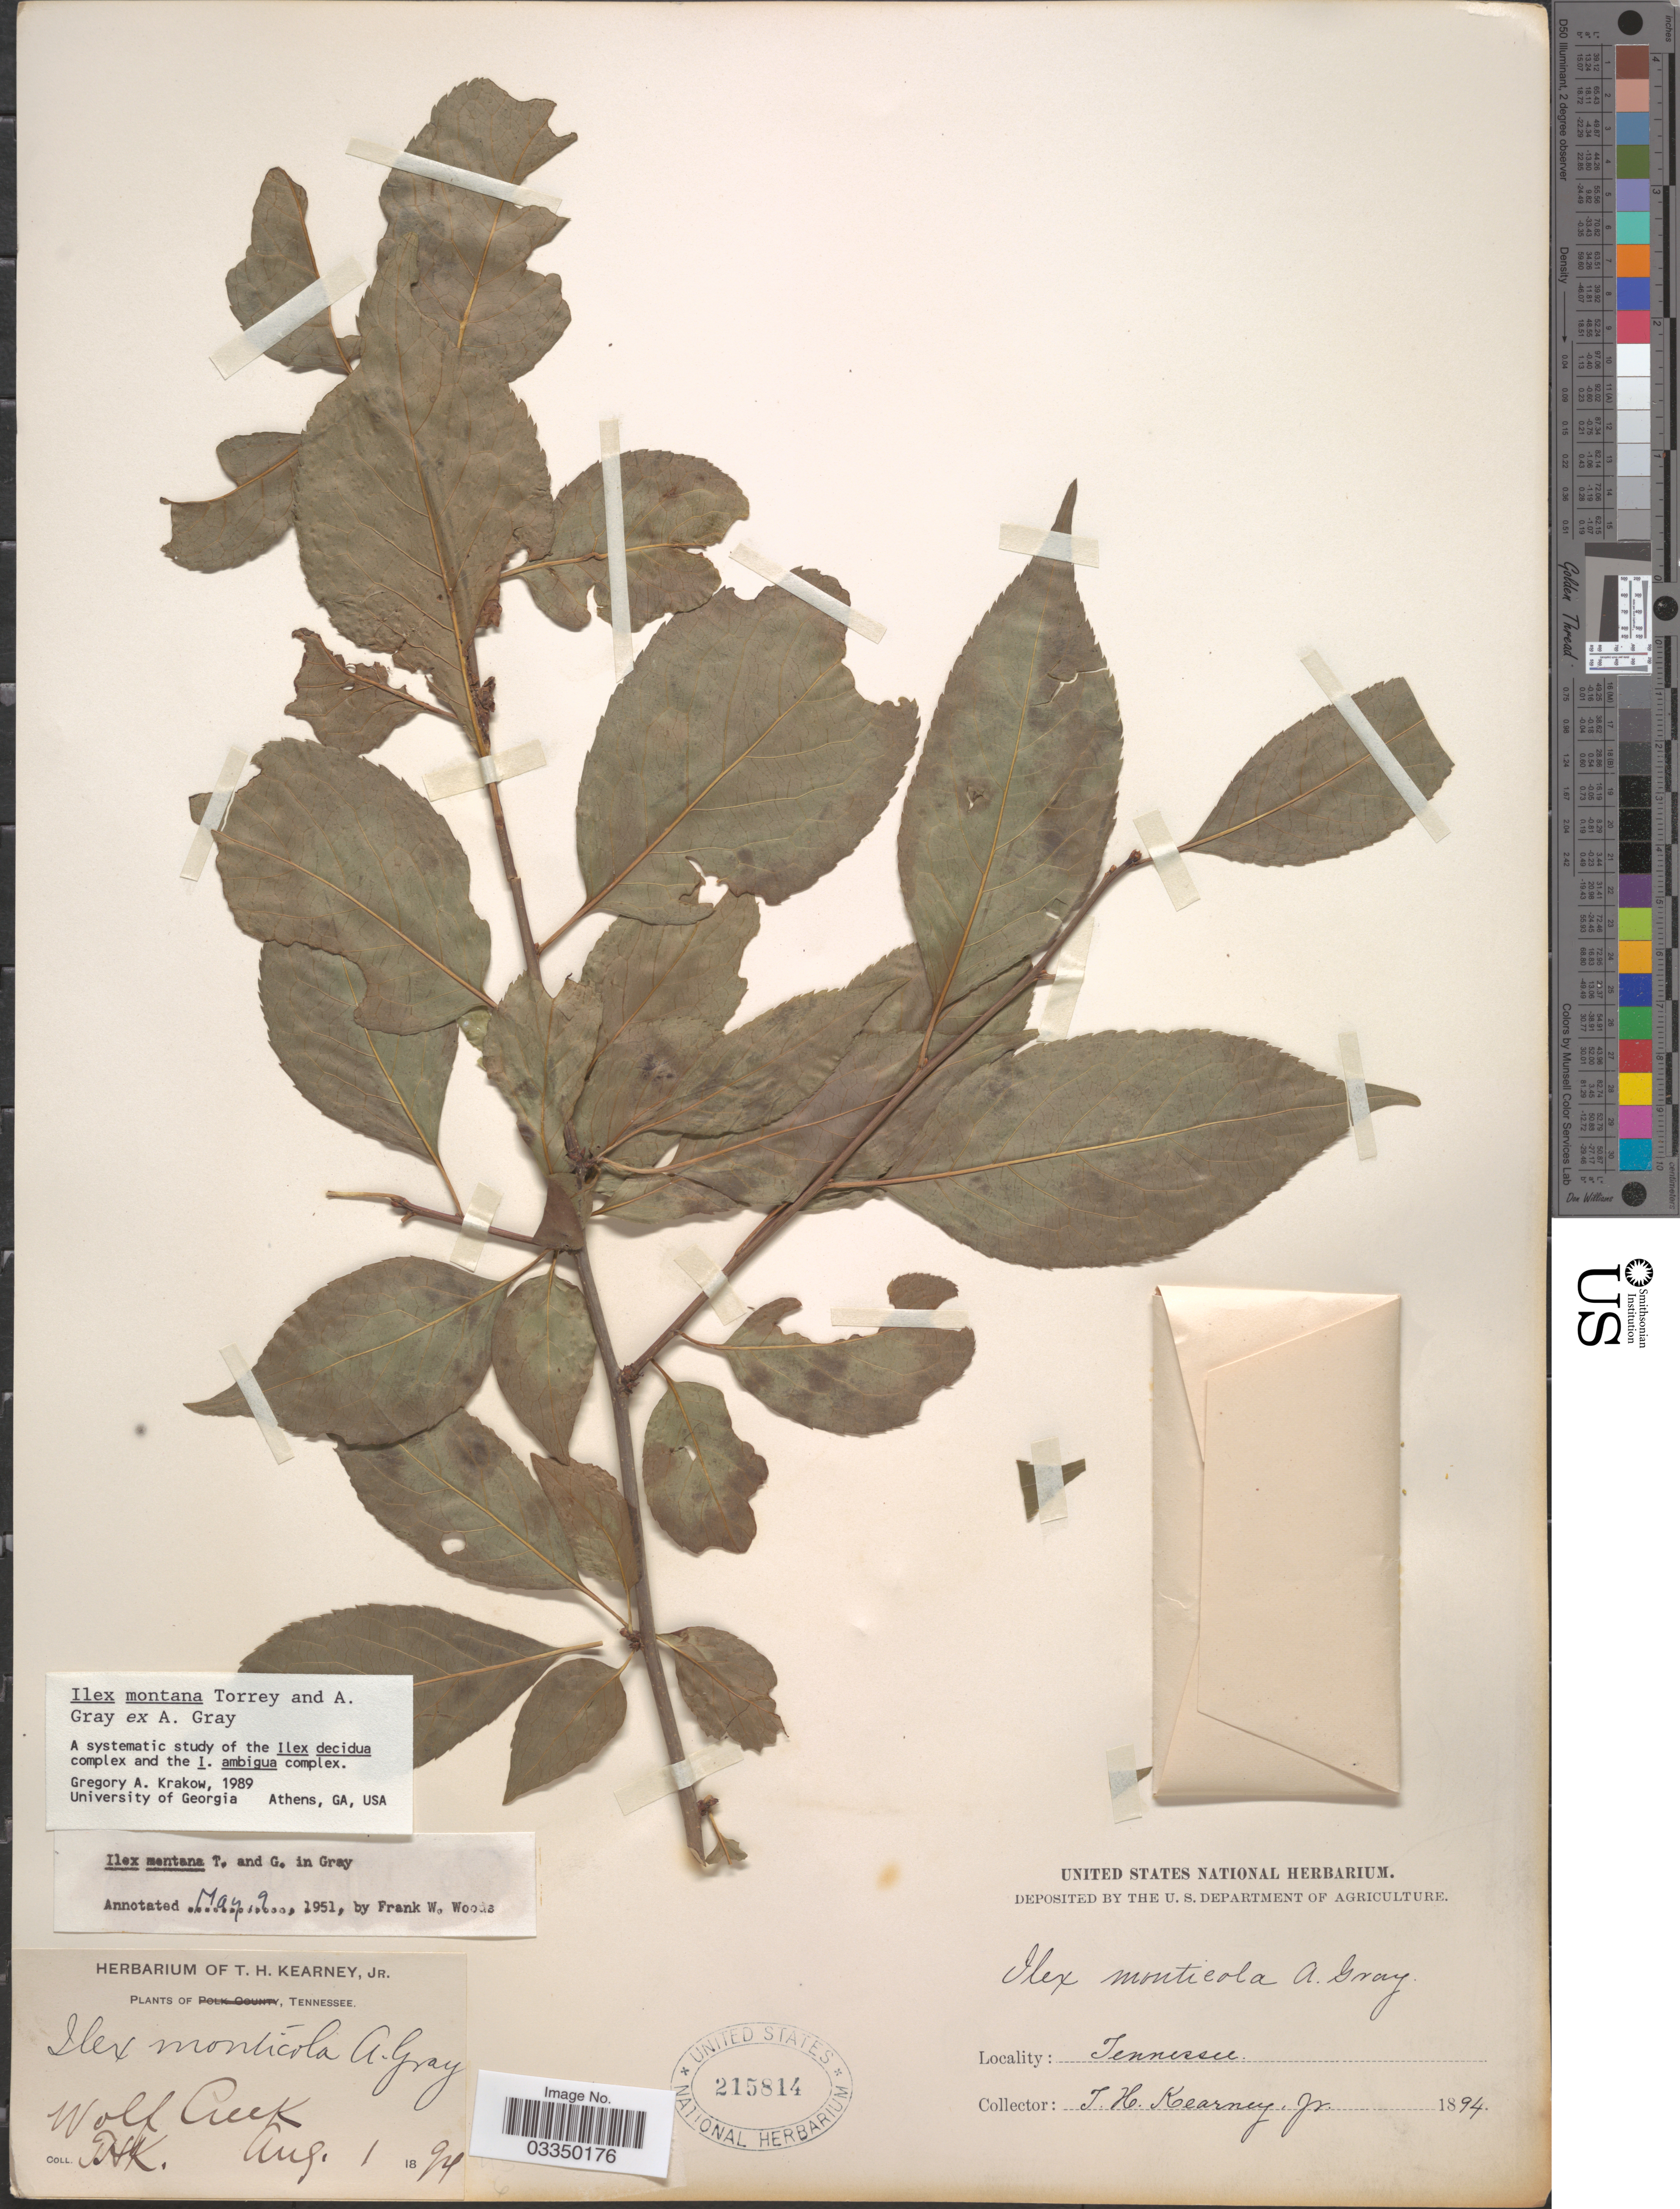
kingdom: Plantae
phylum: Tracheophyta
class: Magnoliopsida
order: Aquifoliales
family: Aquifoliaceae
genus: Ilex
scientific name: Ilex montana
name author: Torr. & A. Gray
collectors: T. H. Kearney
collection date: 1894-08-01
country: United States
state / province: Tennessee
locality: Wolf Creek.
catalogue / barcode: US 215814